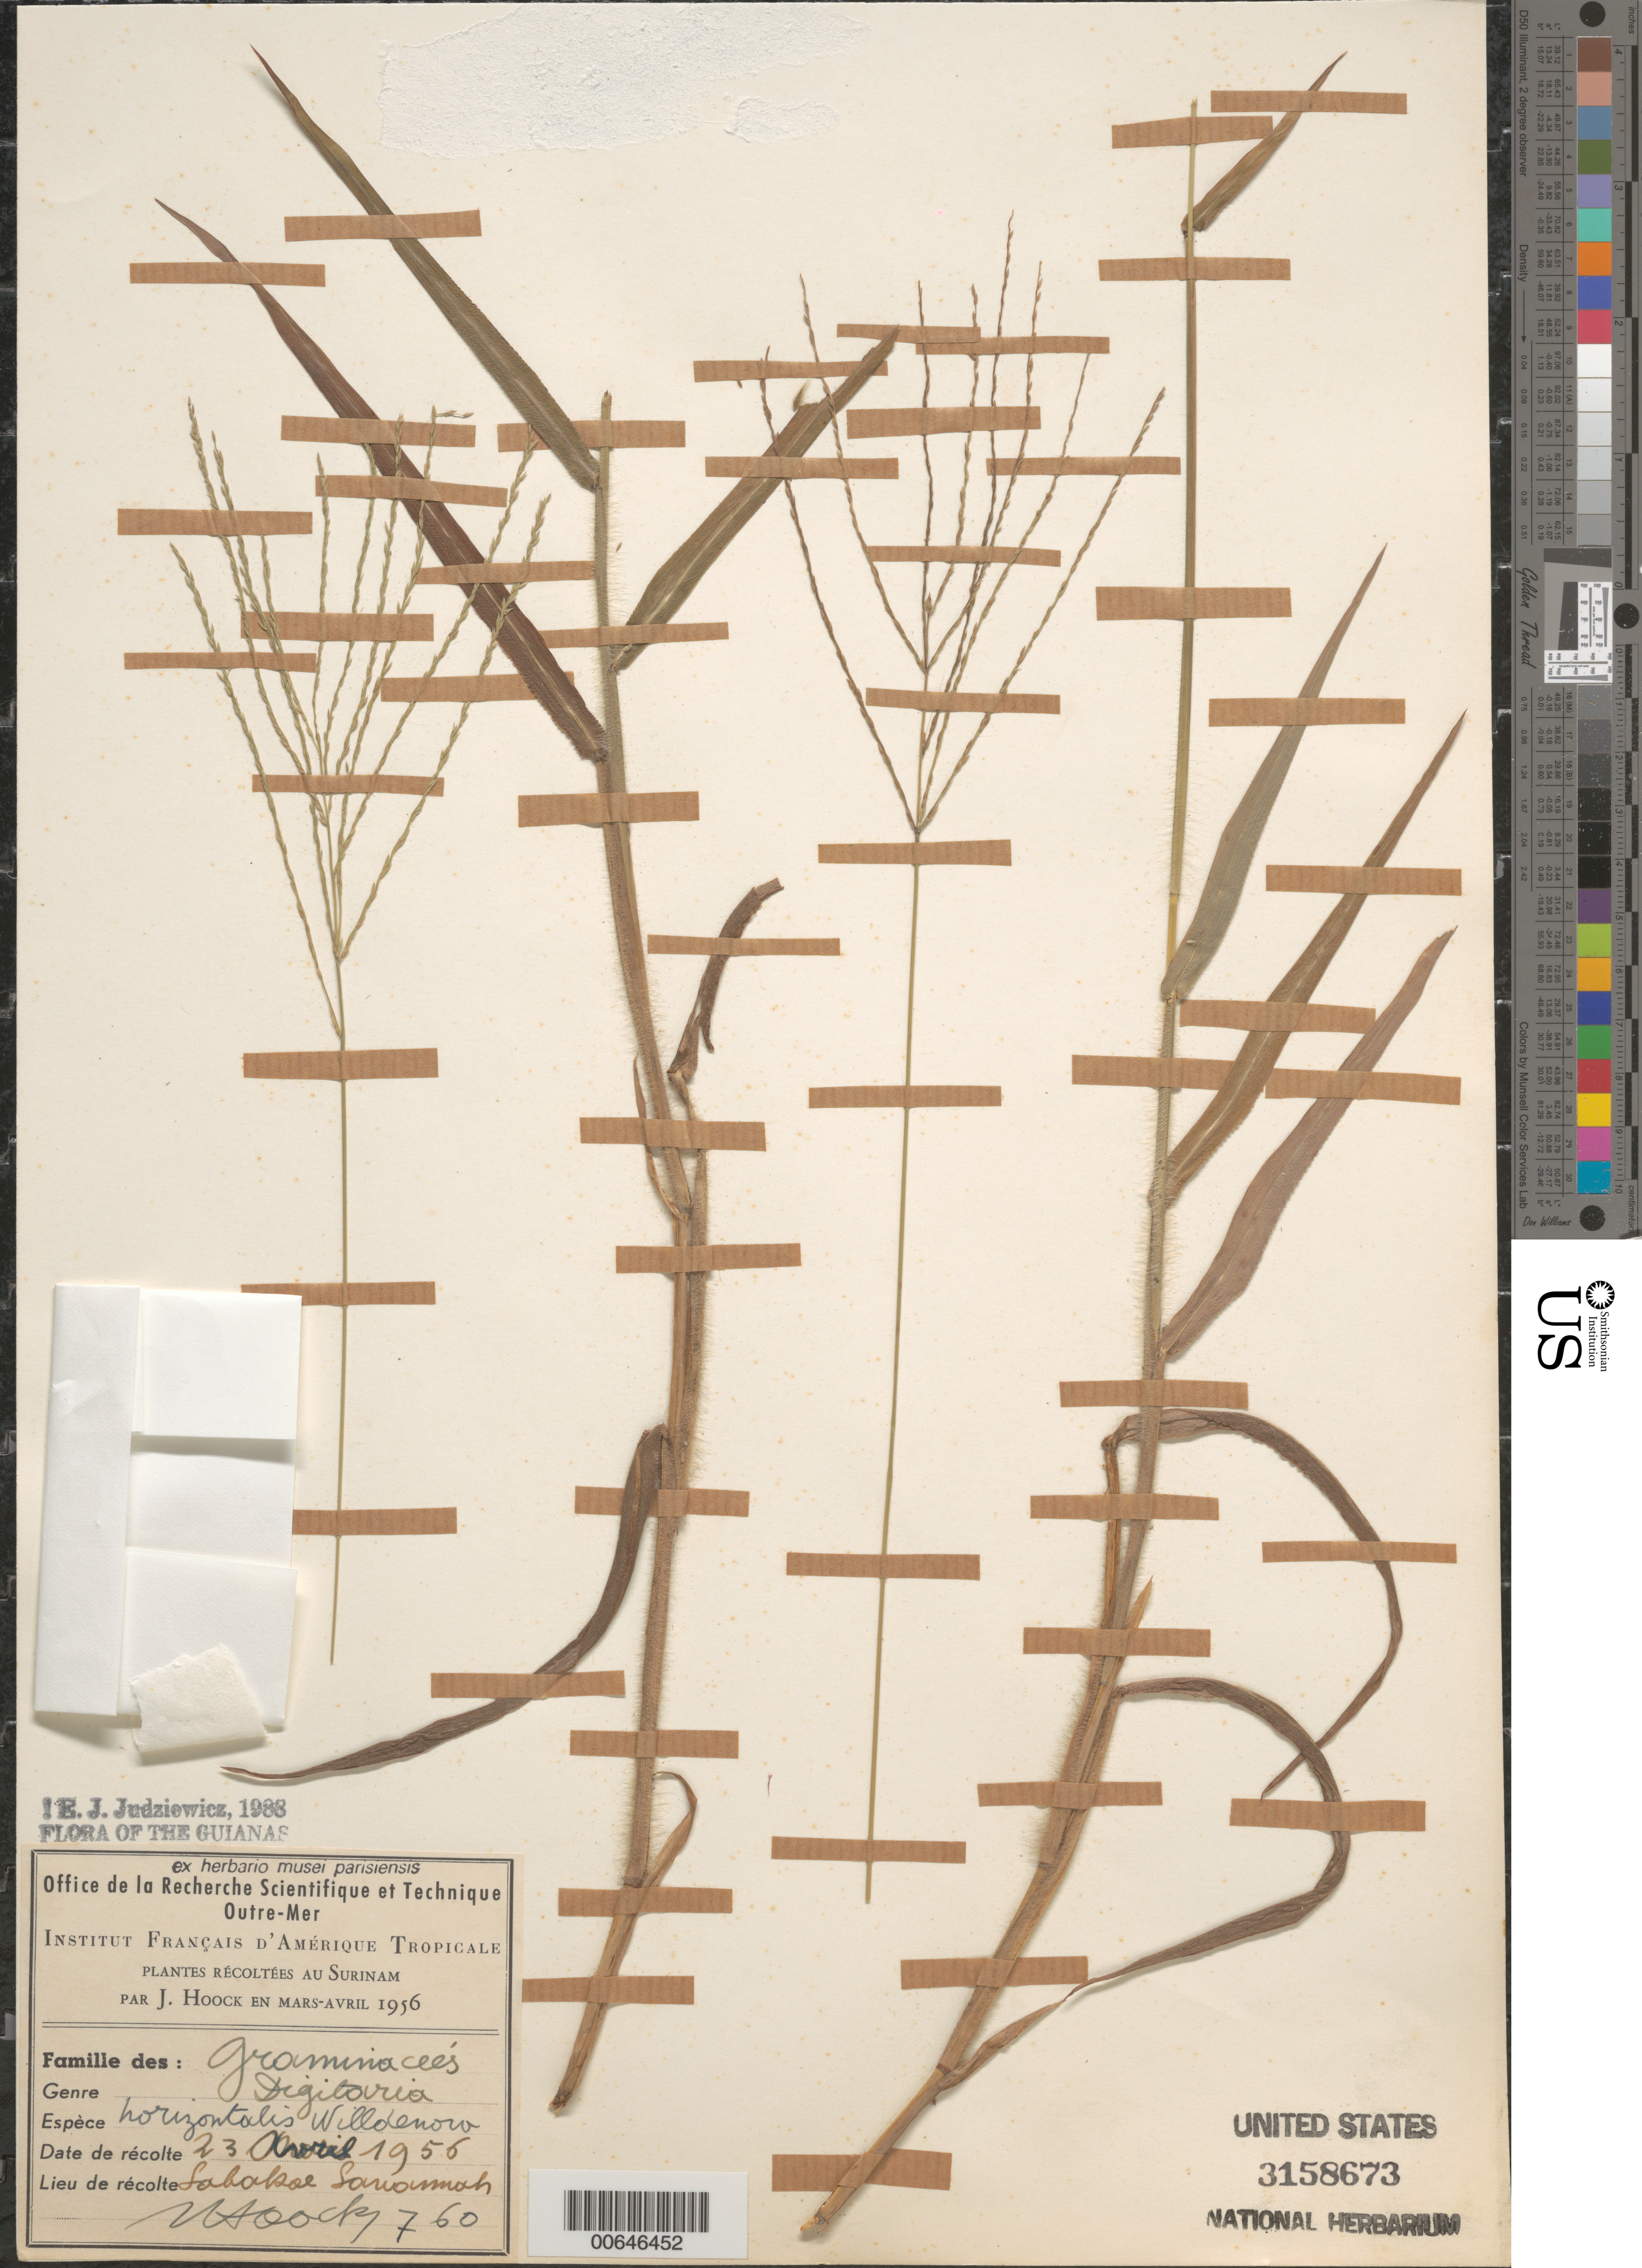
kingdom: Plantae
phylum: Tracheophyta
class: Liliopsida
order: Poales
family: Poaceae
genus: Digitaria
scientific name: Digitaria horizontalis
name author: Willd.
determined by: Judziewicz, E. J.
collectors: J. Hoock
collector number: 760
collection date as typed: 23-Apr-56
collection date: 1956-04-23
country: Suriname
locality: Sabakoe Savanna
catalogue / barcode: US 3158673